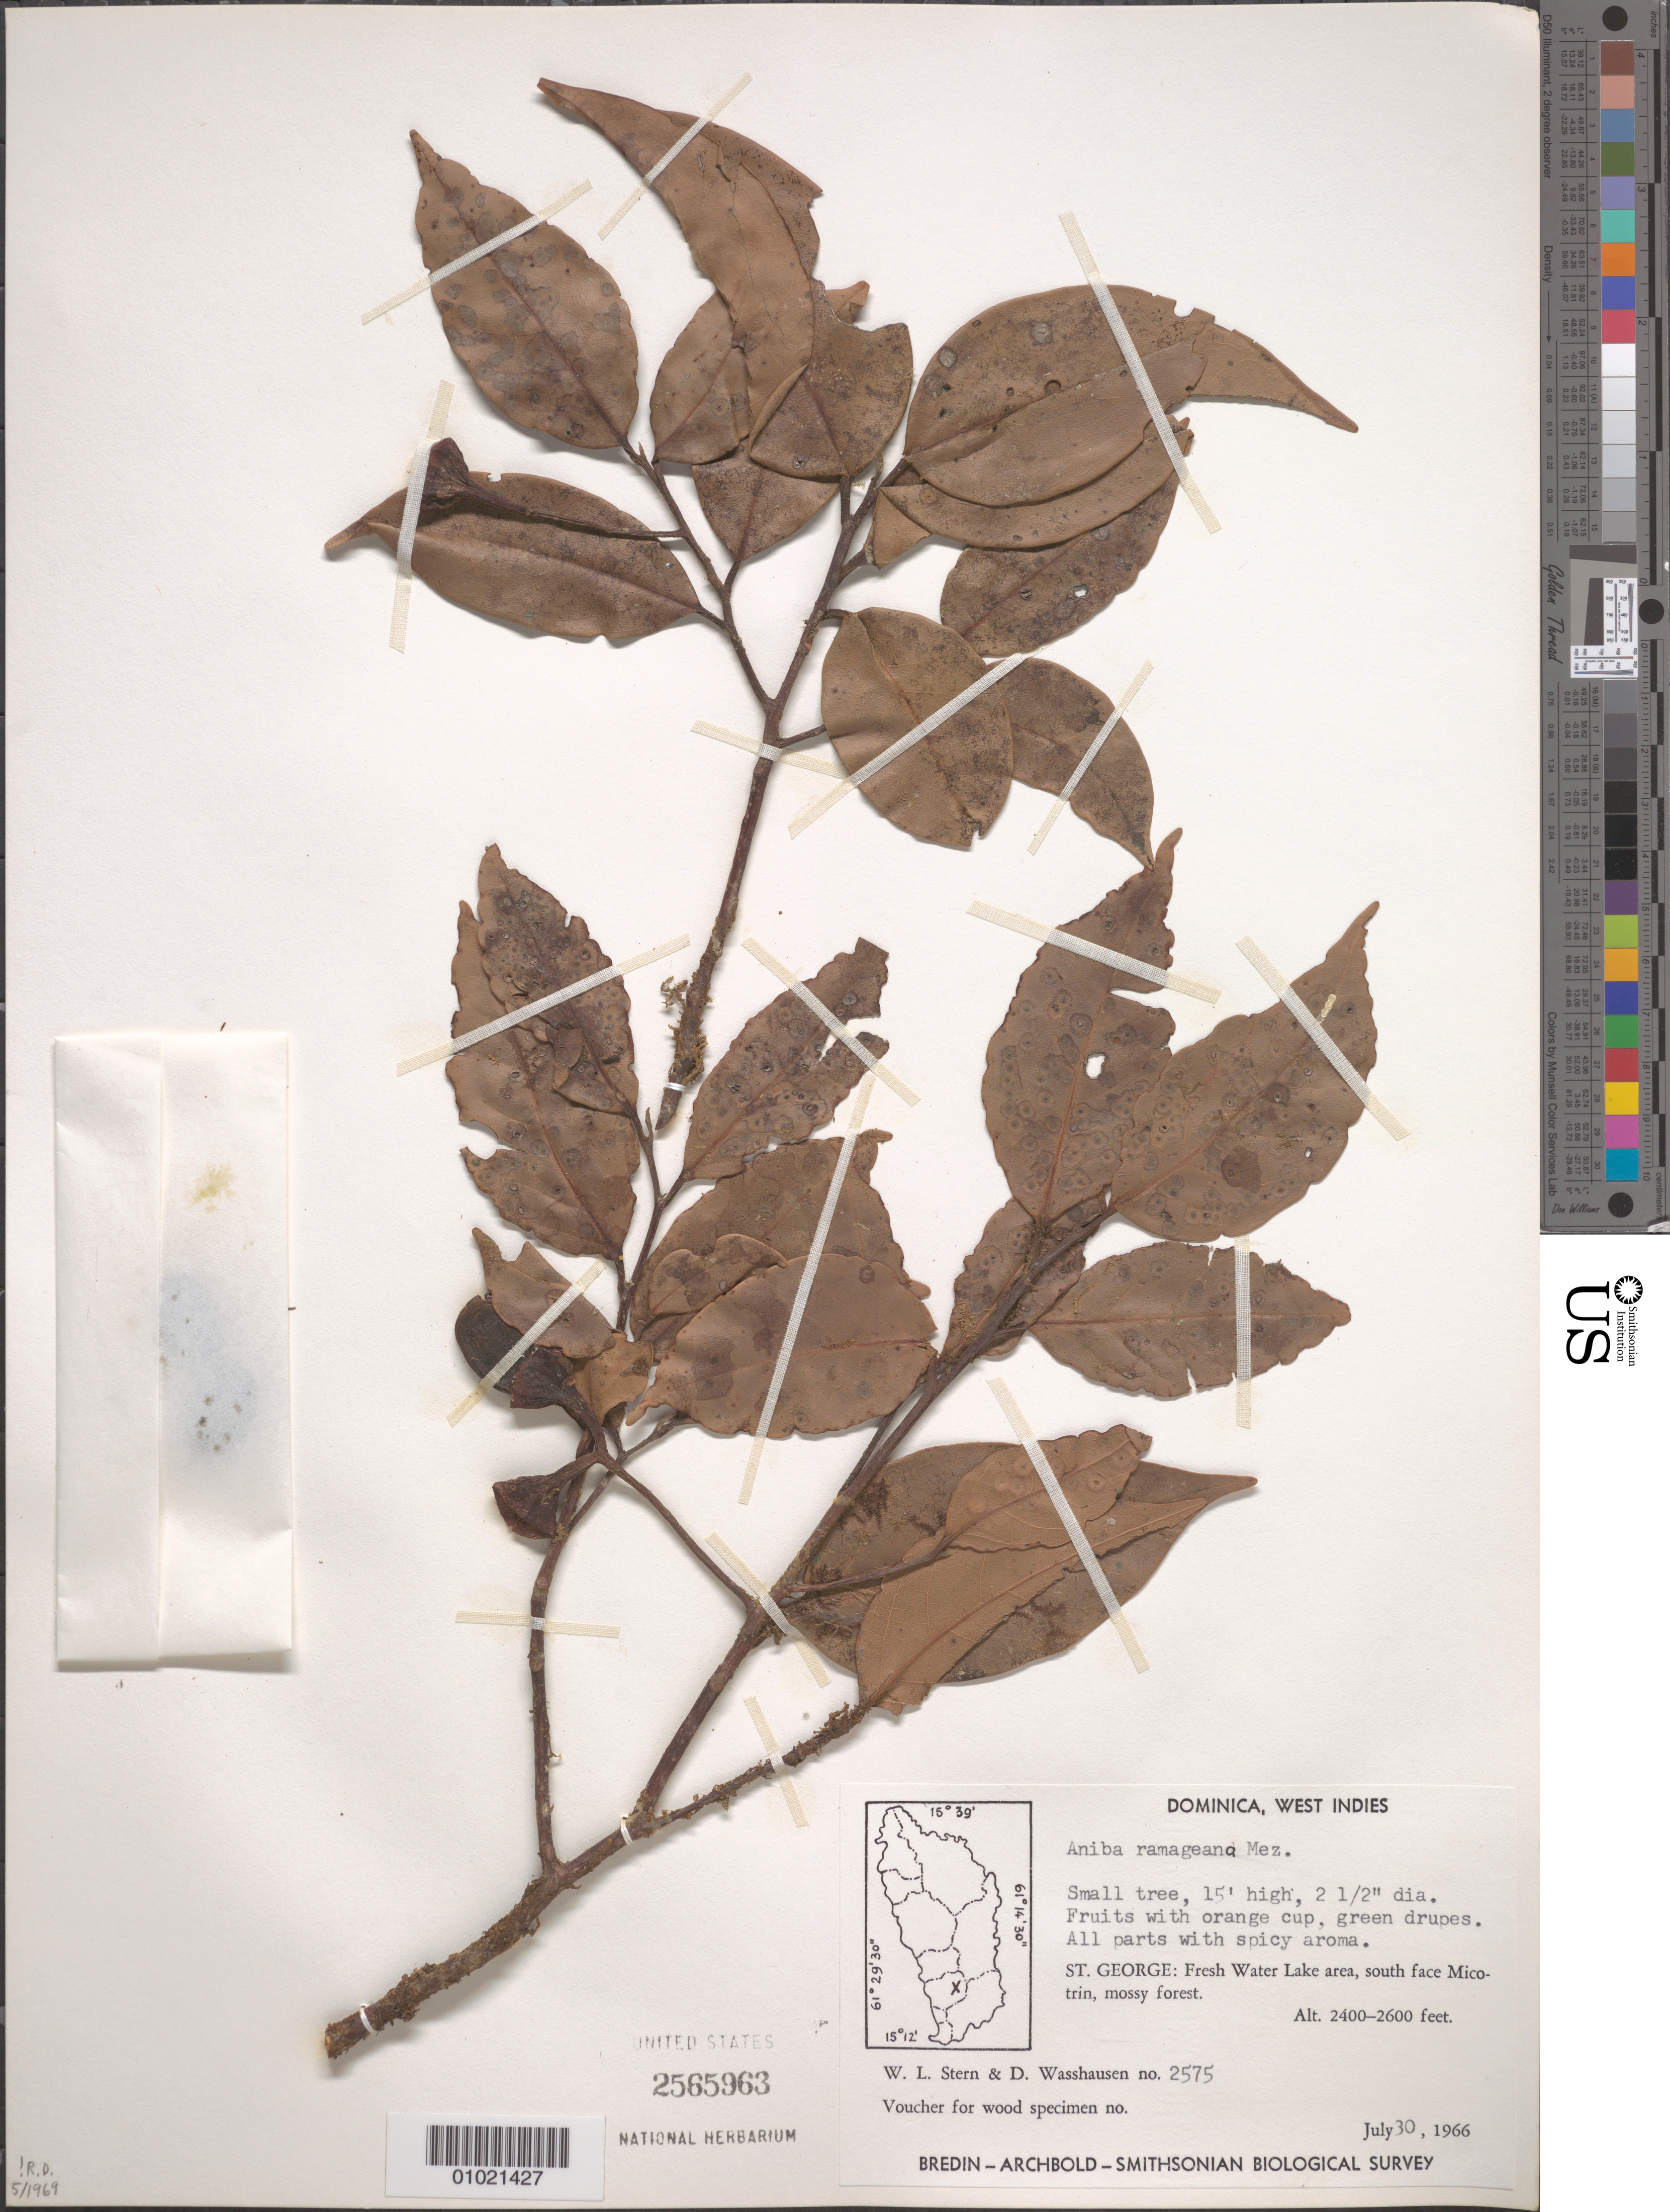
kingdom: Plantae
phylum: Tracheophyta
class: Magnoliopsida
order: Laurales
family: Lauraceae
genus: Aniba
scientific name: Aniba ramageana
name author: Mez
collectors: W. L. Stern & D. C. Wasshausen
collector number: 2575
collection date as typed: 30 Jul 1966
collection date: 1966-07-30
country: Dominica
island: Dominica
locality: St. George: Fresh Water Lake area, south face Micotrin, mossy forest.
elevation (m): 732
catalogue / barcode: US 2565963